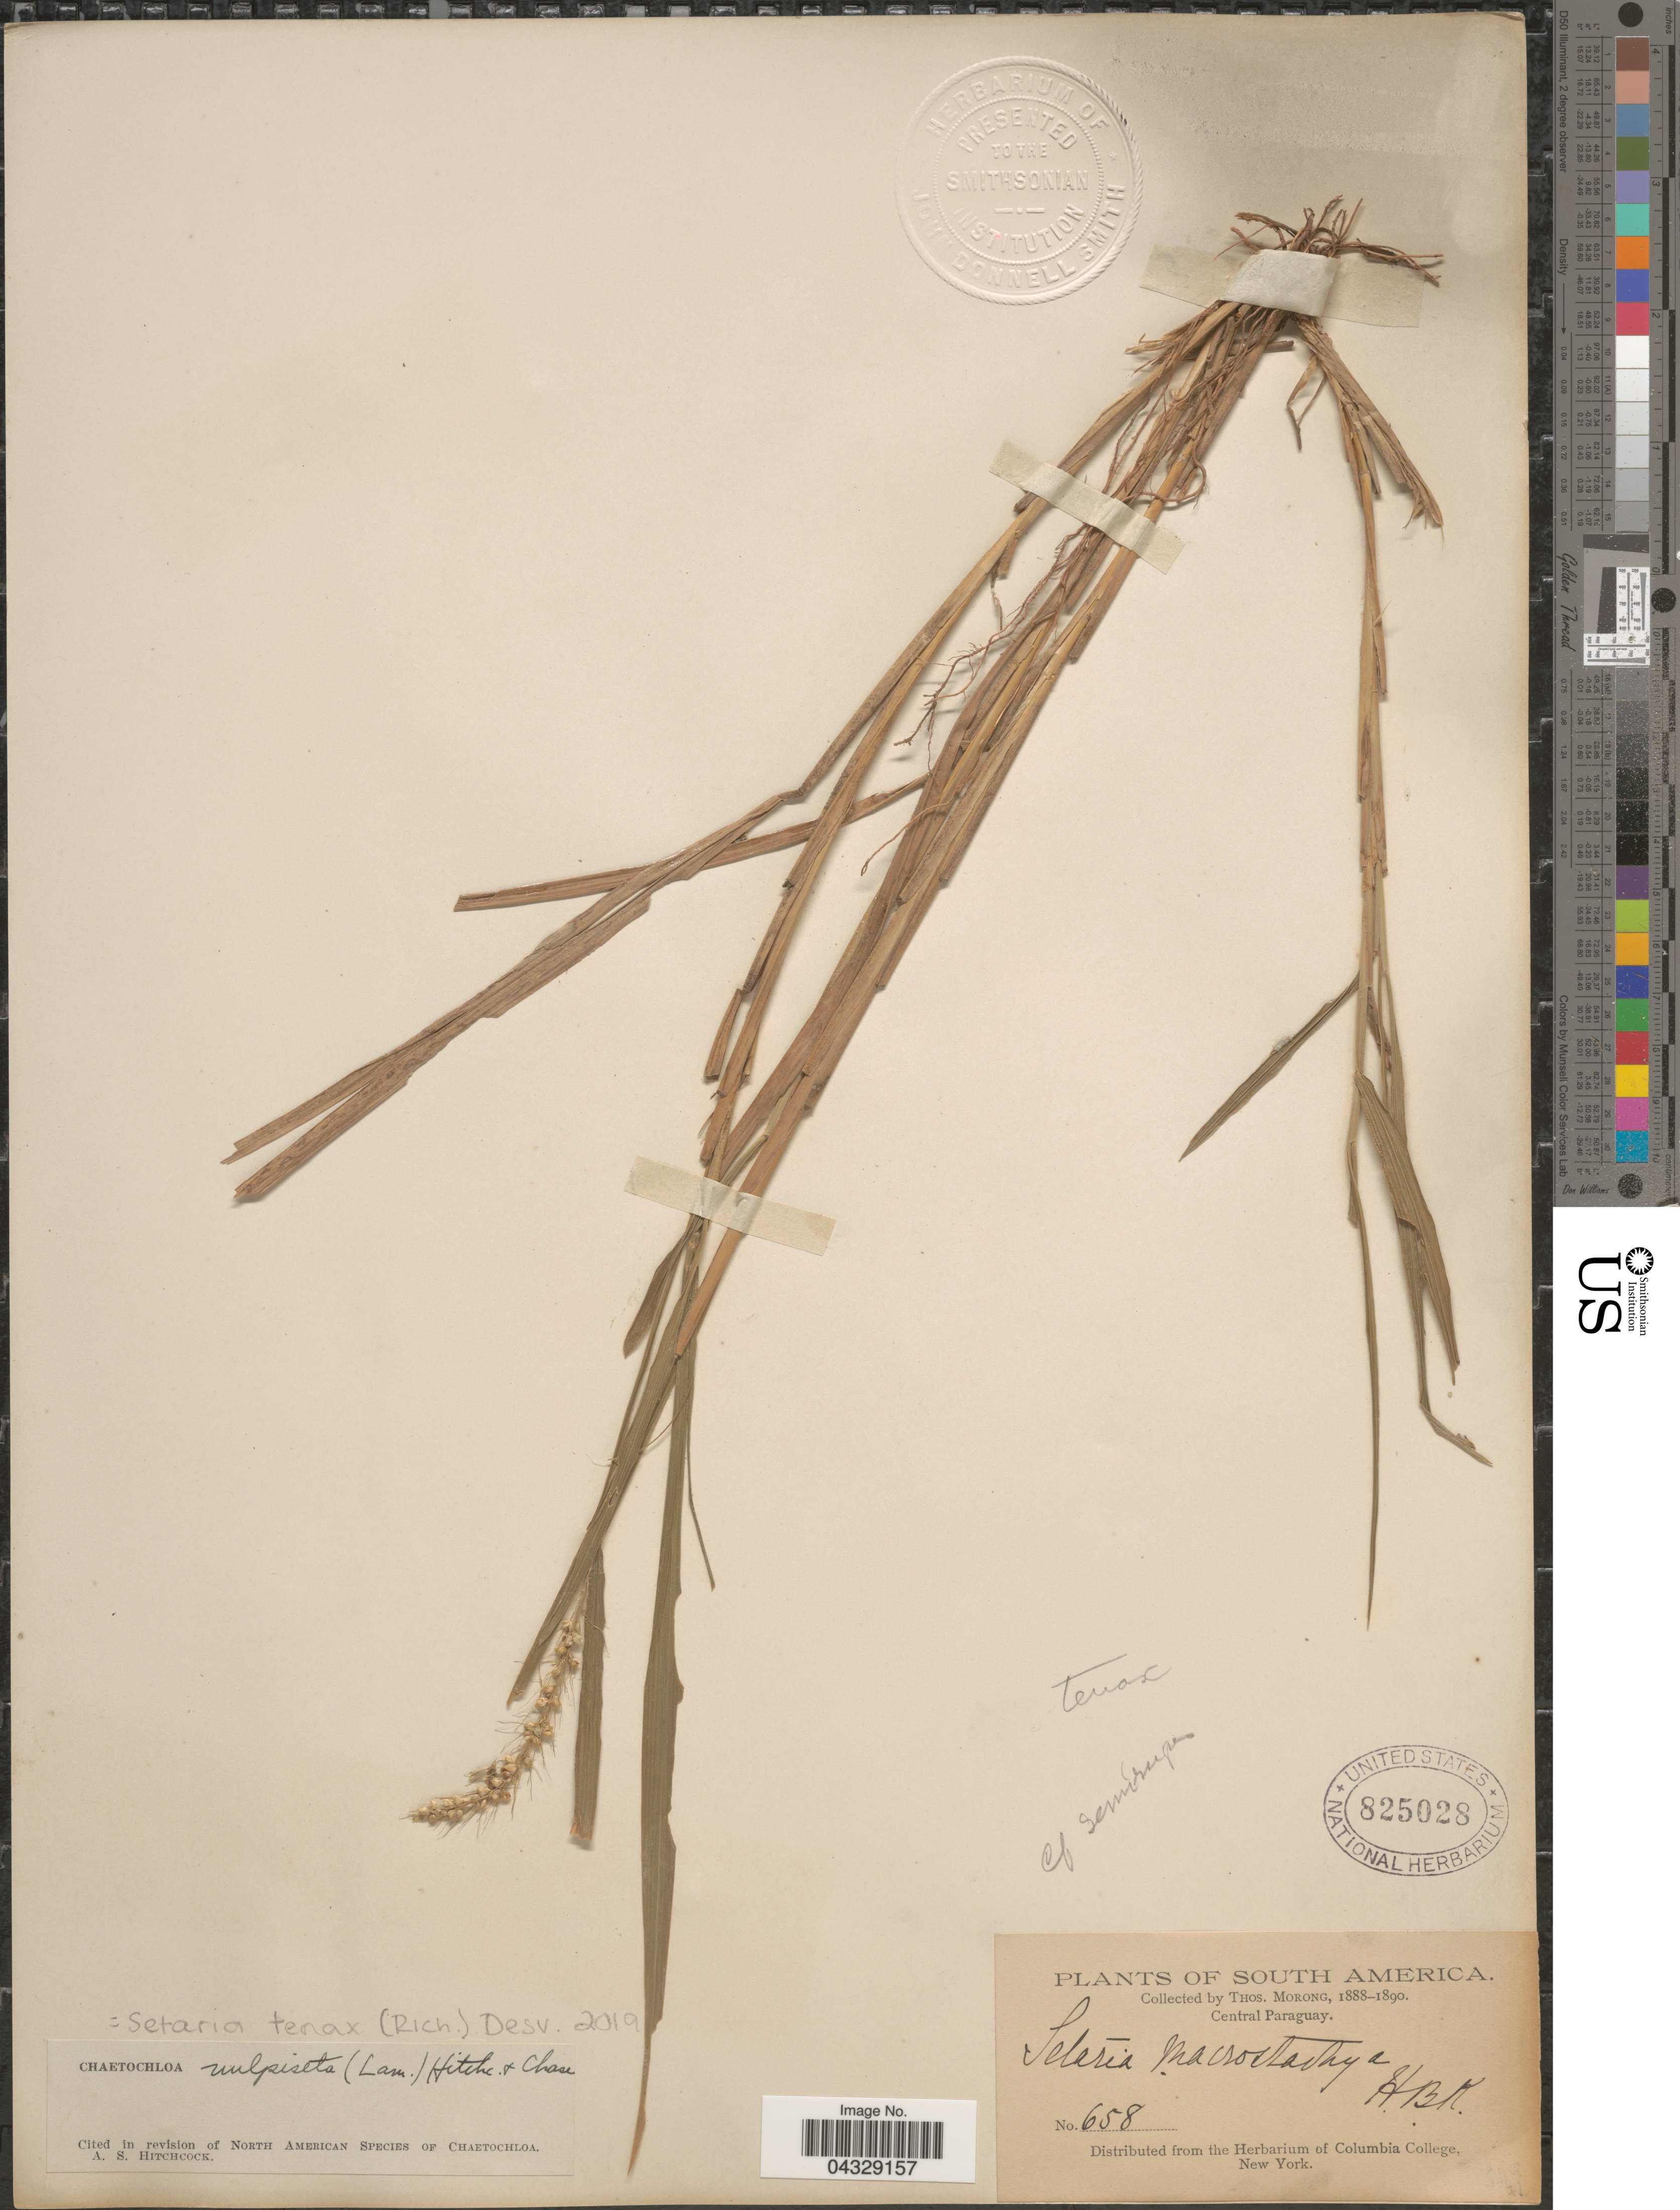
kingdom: Plantae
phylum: Tracheophyta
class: Liliopsida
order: Poales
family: Poaceae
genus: Setaria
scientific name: Setaria tenax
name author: (Rich.) Desv.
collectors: ex herb. T. Morong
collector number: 658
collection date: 1888/1890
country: Paraguay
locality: Central Paraguay.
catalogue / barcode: US 825028